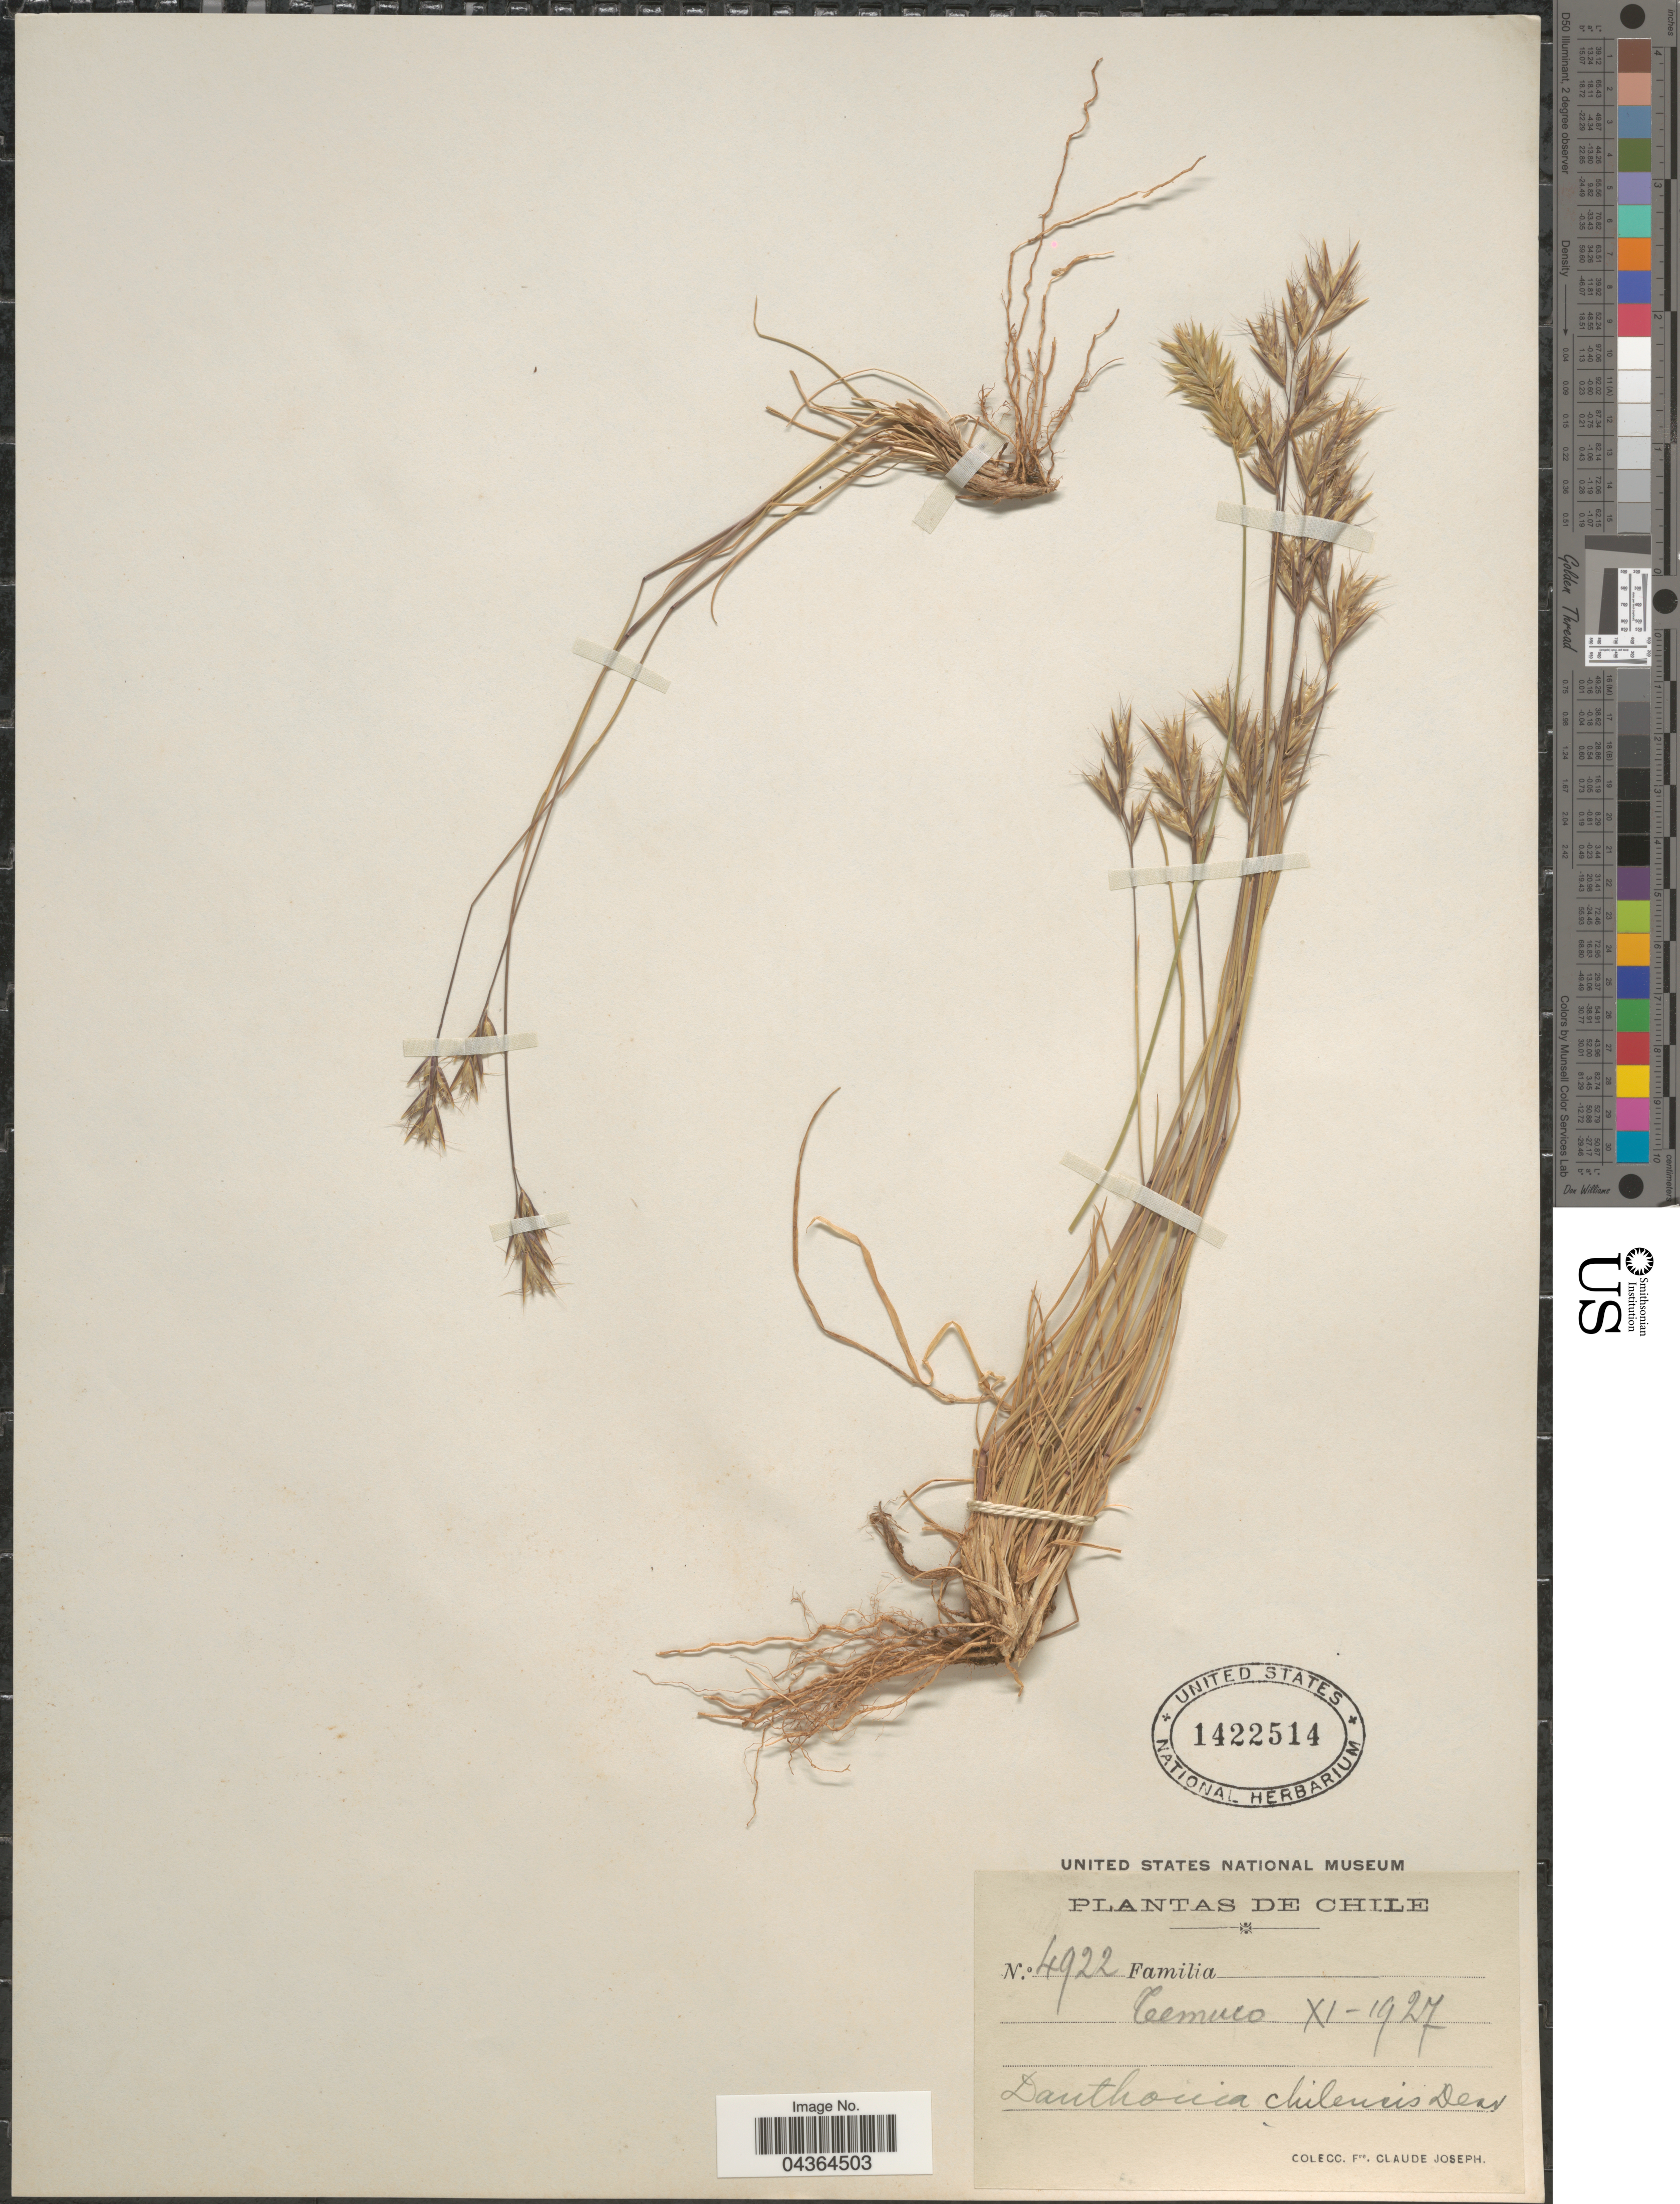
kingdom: Plantae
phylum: Tracheophyta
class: Liliopsida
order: Poales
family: Poaceae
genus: Danthonia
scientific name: Danthonia chilensis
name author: É. Desv.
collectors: Bro. Claude-Joseph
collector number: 4922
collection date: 1927-11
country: Chile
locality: Temuco.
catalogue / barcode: US 1422514